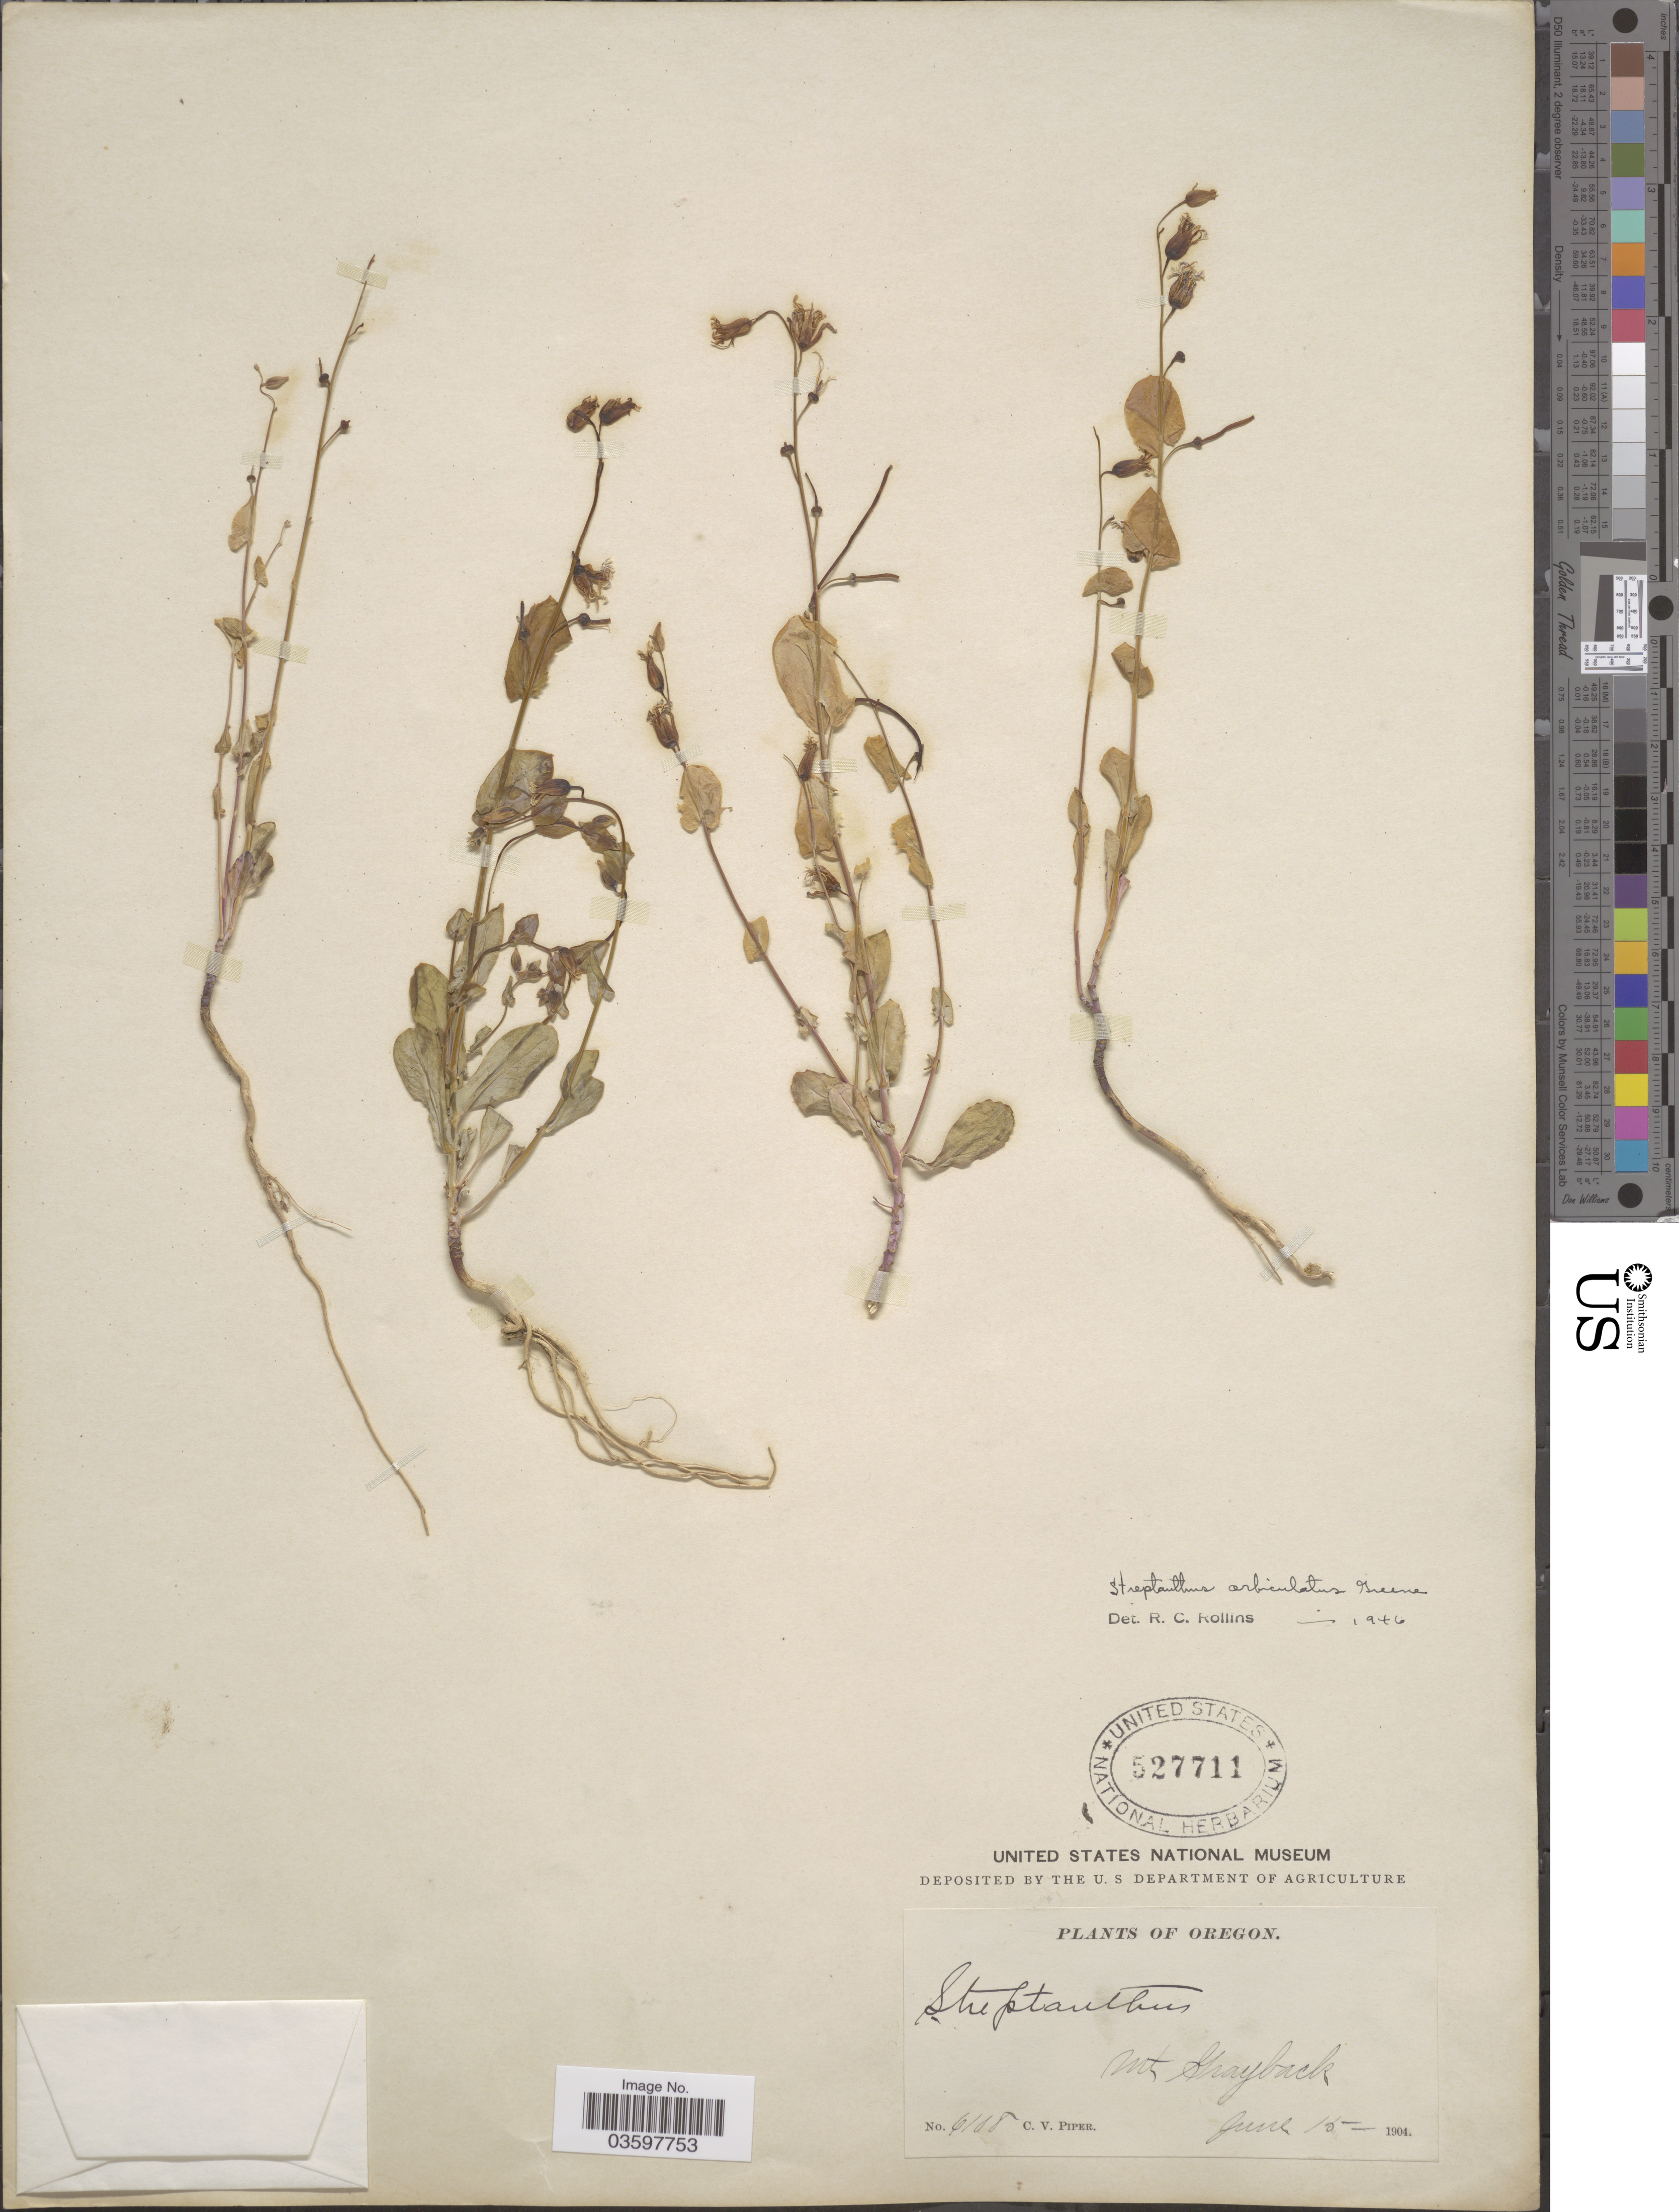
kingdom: Plantae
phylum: Tracheophyta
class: Magnoliopsida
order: Brassicales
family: Brassicaceae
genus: Streptanthus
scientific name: Streptanthus tortuosus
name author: Kellogg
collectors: C. V. Piper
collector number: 6188*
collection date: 1904-06-15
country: United States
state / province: Oregon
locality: Mt. Grayback.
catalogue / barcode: US 527711